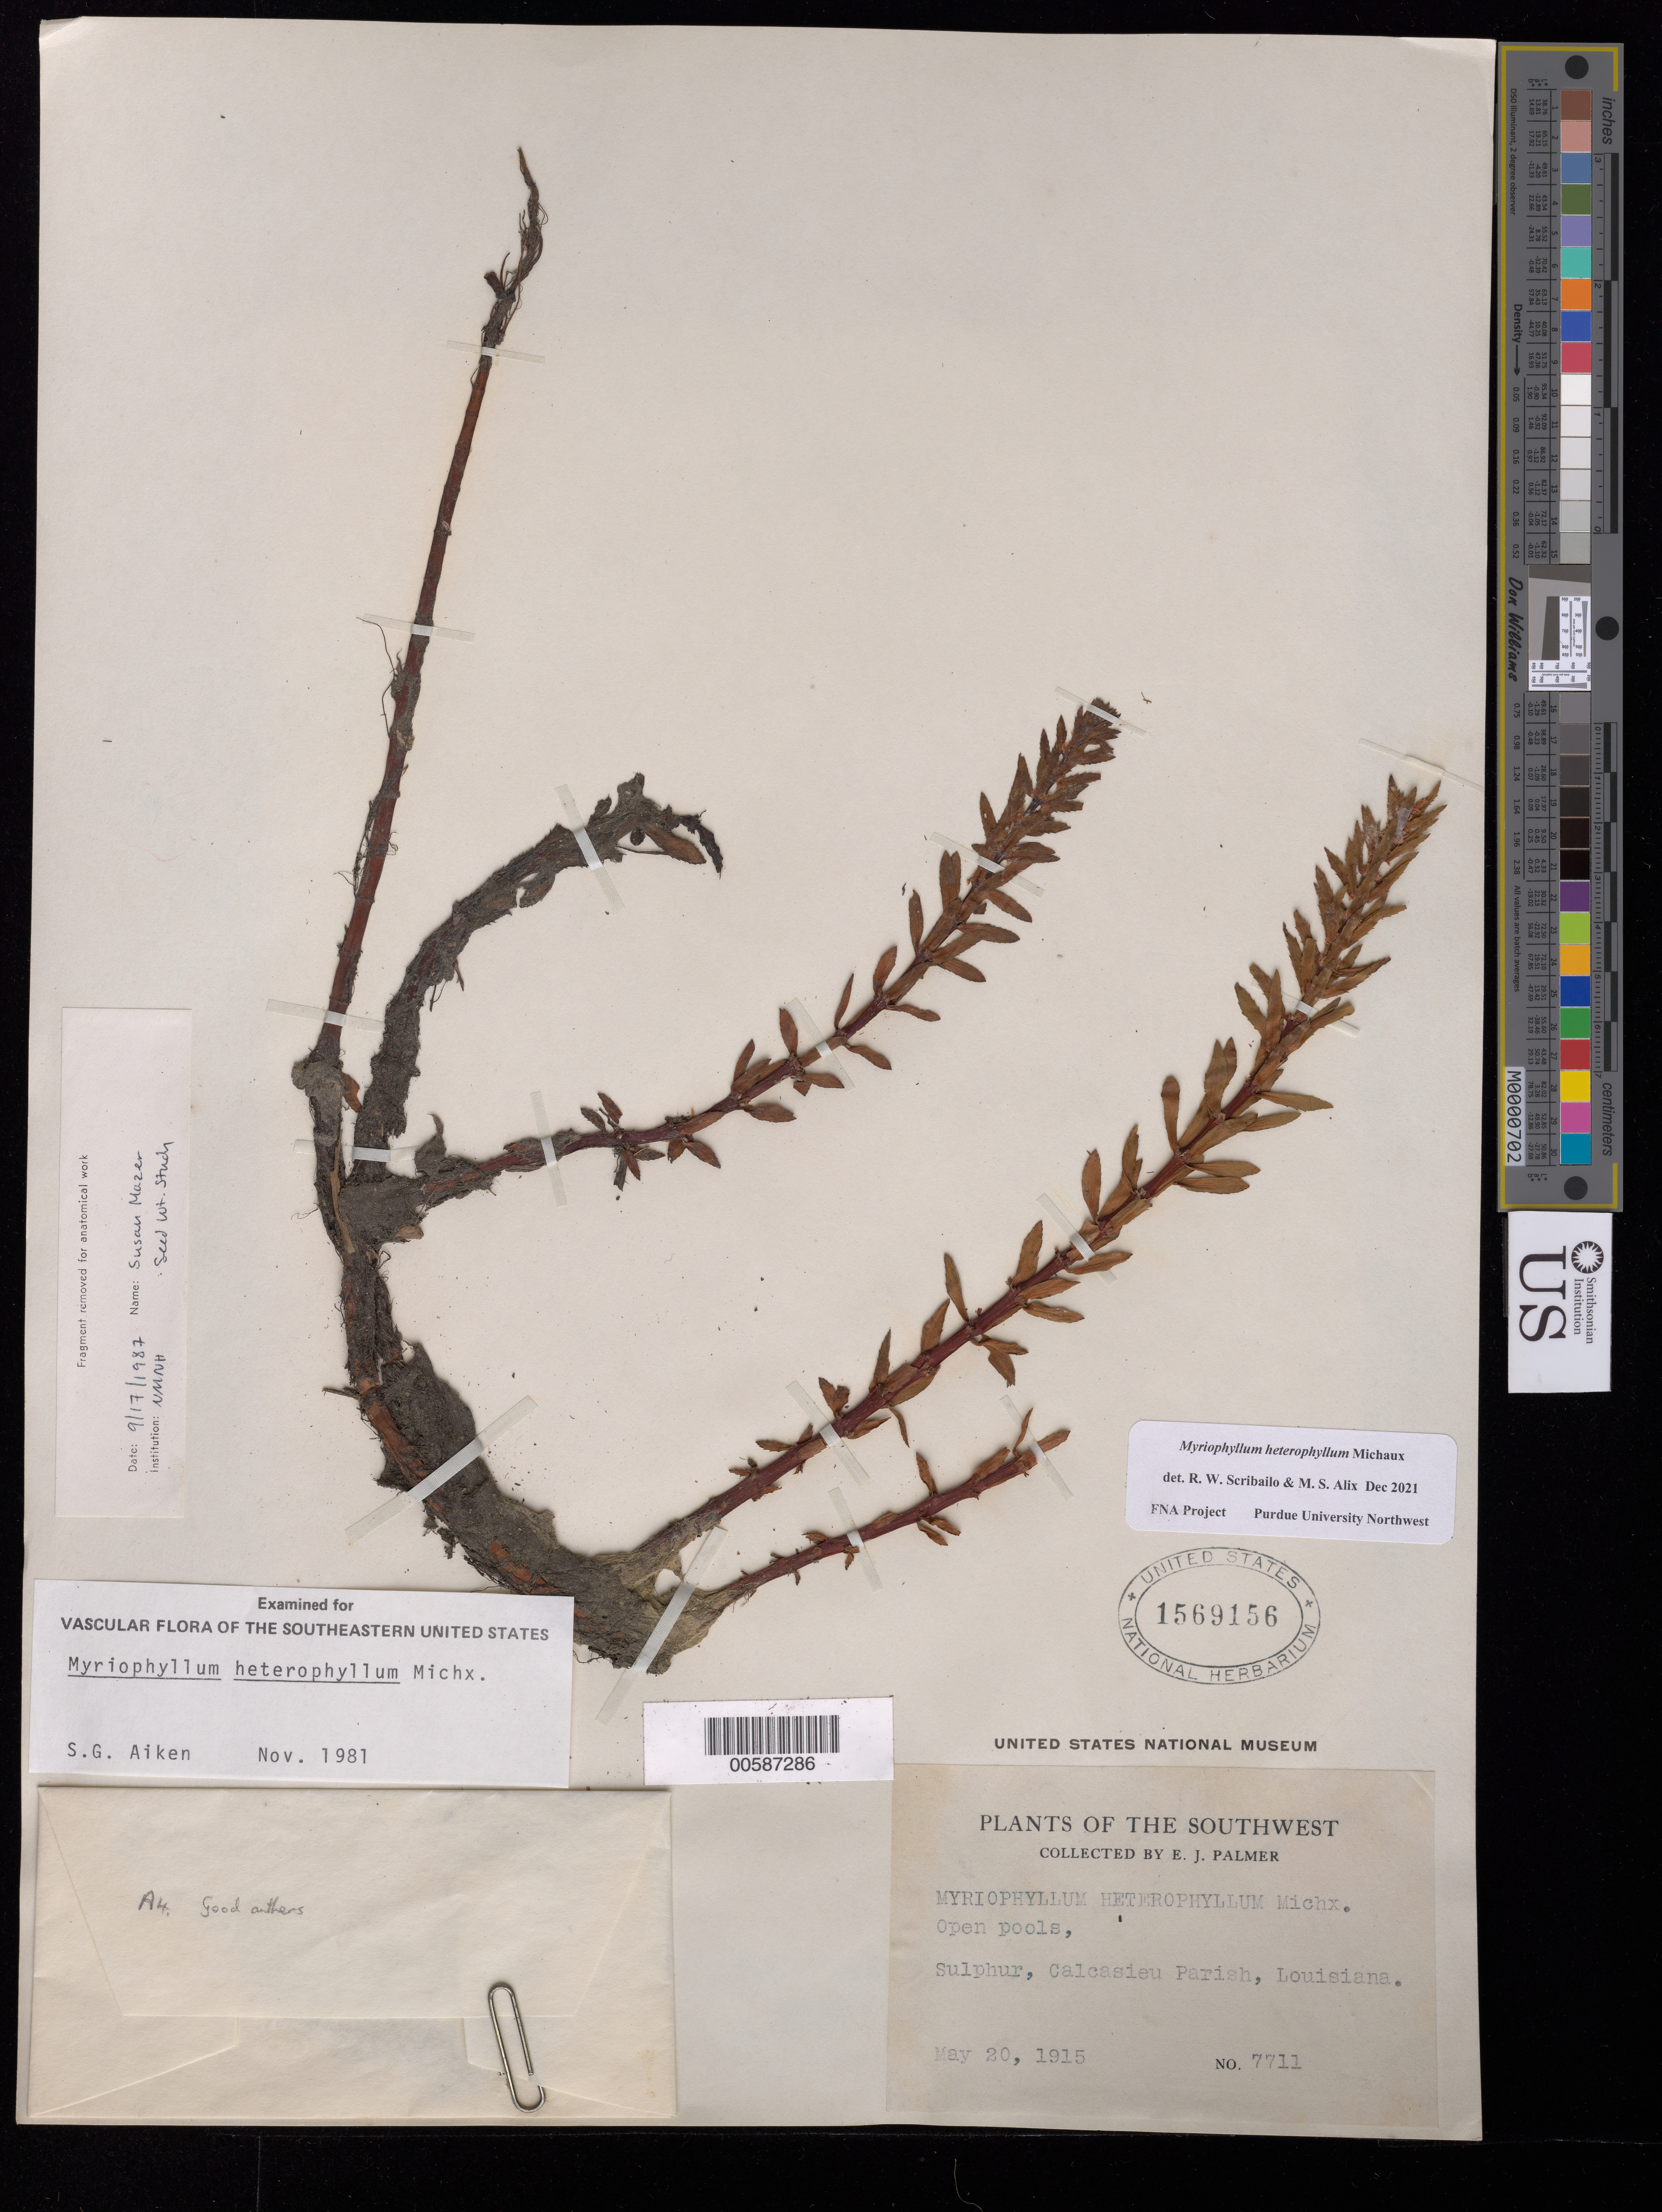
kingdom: Plantae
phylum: Tracheophyta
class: Magnoliopsida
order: Saxifragales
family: Haloragaceae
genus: Myriophyllum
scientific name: Myriophyllum heterophyllum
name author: Michx.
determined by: Scribailo, R. W.; Alix, M. S.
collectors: E. J. Palmer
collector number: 7711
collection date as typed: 20 May 1915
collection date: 1915-05-20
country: United States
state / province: Louisiana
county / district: Calcasieu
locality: Sulphur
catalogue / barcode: US 1569156